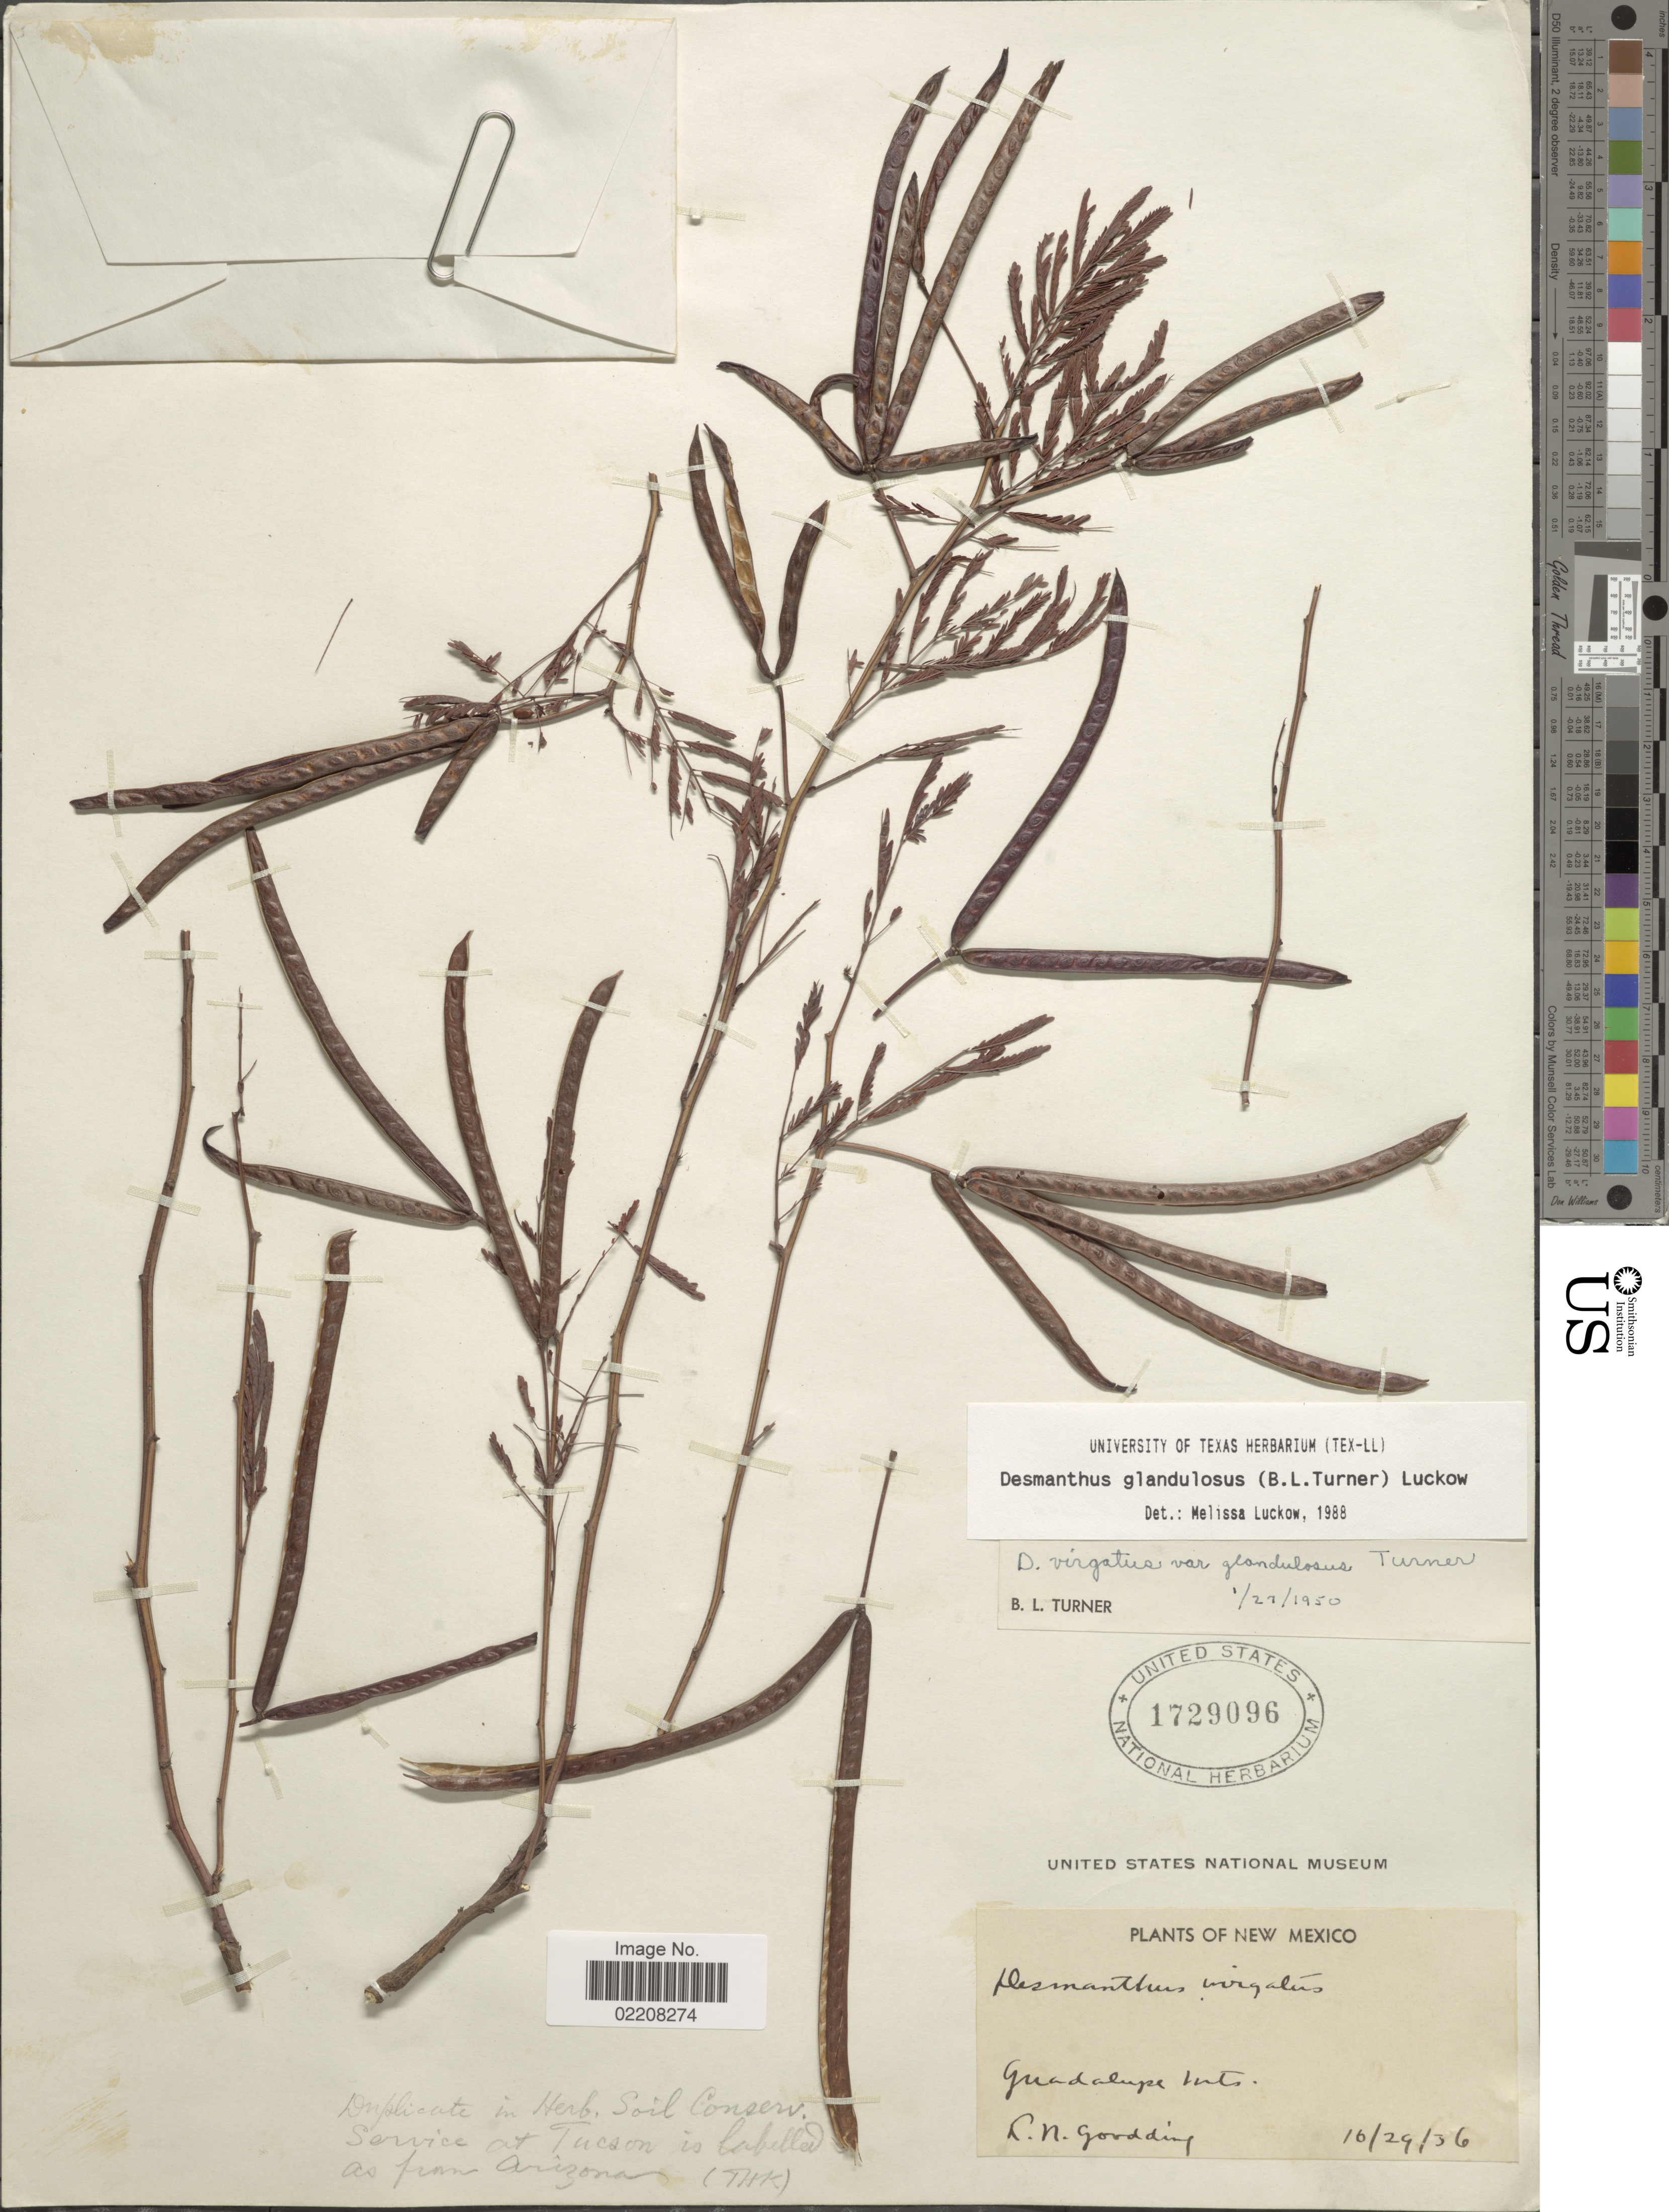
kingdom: Plantae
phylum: Tracheophyta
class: Magnoliopsida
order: Fabales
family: Fabaceae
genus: Desmanthus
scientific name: Desmanthus glandulosus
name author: (B.L. Turner) Luckow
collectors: L. N. Goodding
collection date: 1936-10-29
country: United States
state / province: New Mexico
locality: Guadalupe Mts.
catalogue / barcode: US 1729096